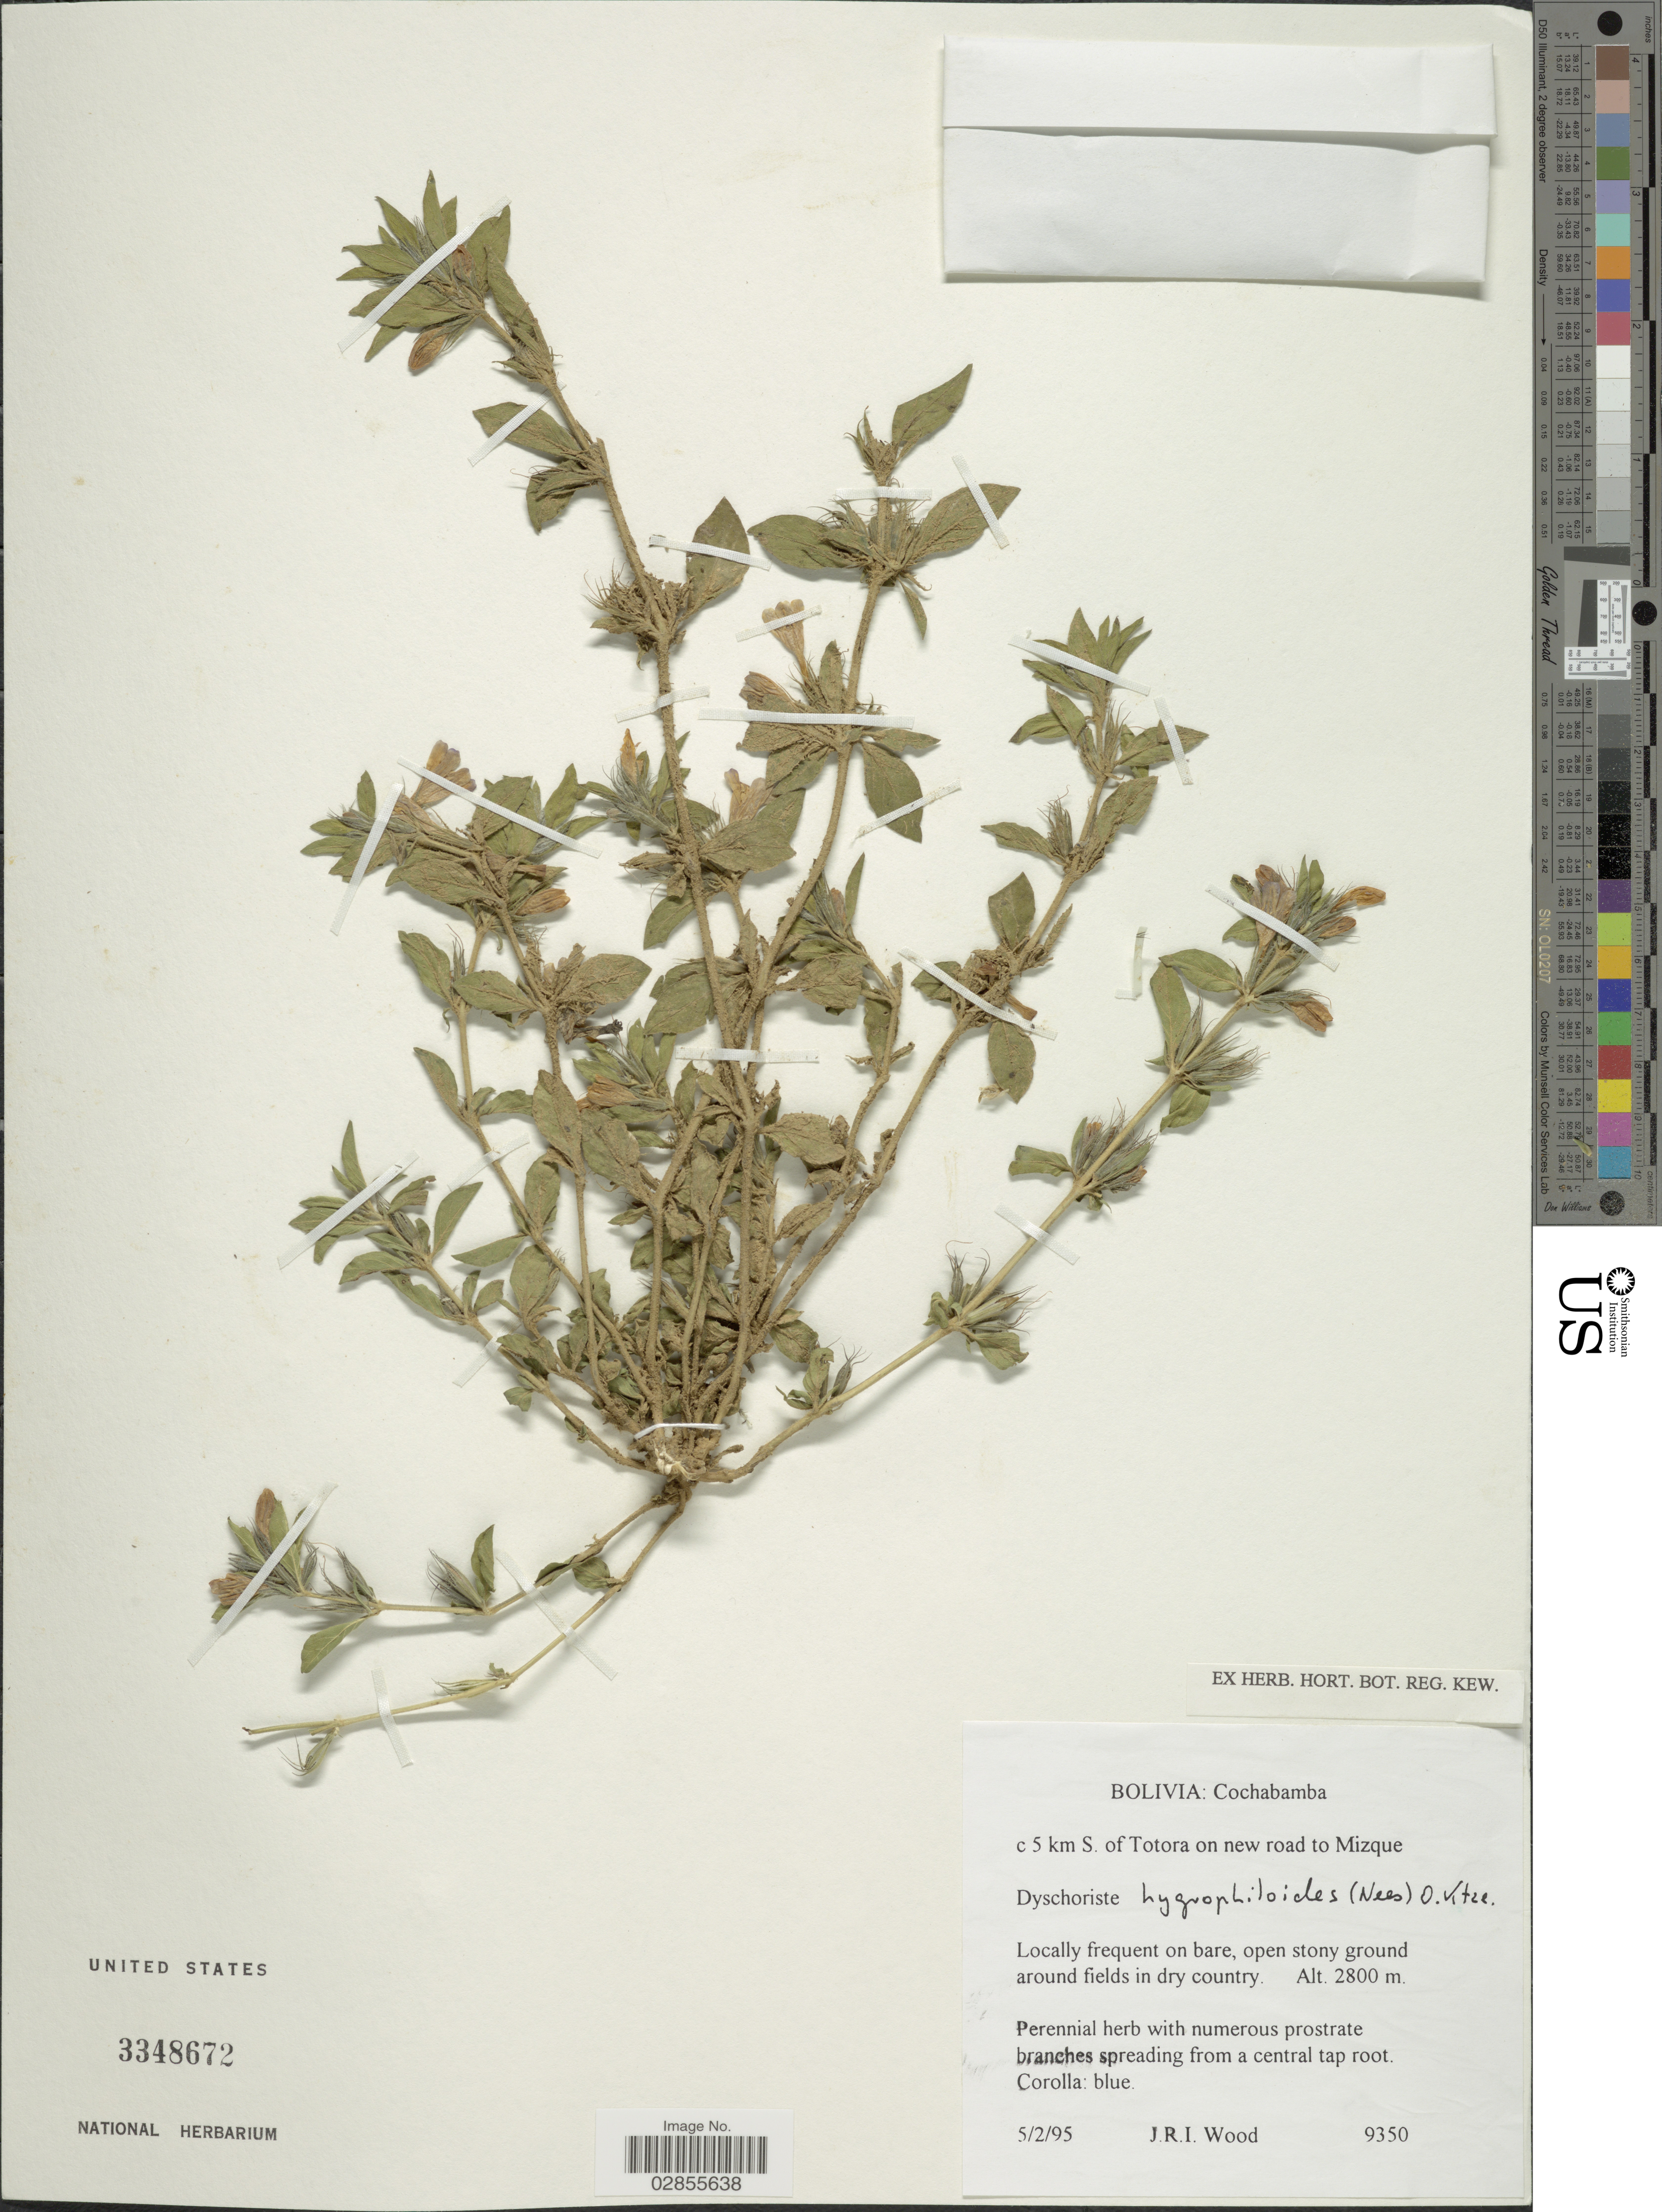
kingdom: Plantae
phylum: Tracheophyta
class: Magnoliopsida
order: Lamiales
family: Acanthaceae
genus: Dyschoriste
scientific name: Dyschoriste boliviana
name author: Wassh. & J.R.I. Wood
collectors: J. R. I. Wood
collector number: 9350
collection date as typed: Transcribed d/m/y: 5/2/95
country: Bolivia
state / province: Cochabamba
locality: C 5 km S. of Totora on new road to Mizque.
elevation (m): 2800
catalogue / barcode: US 3348672